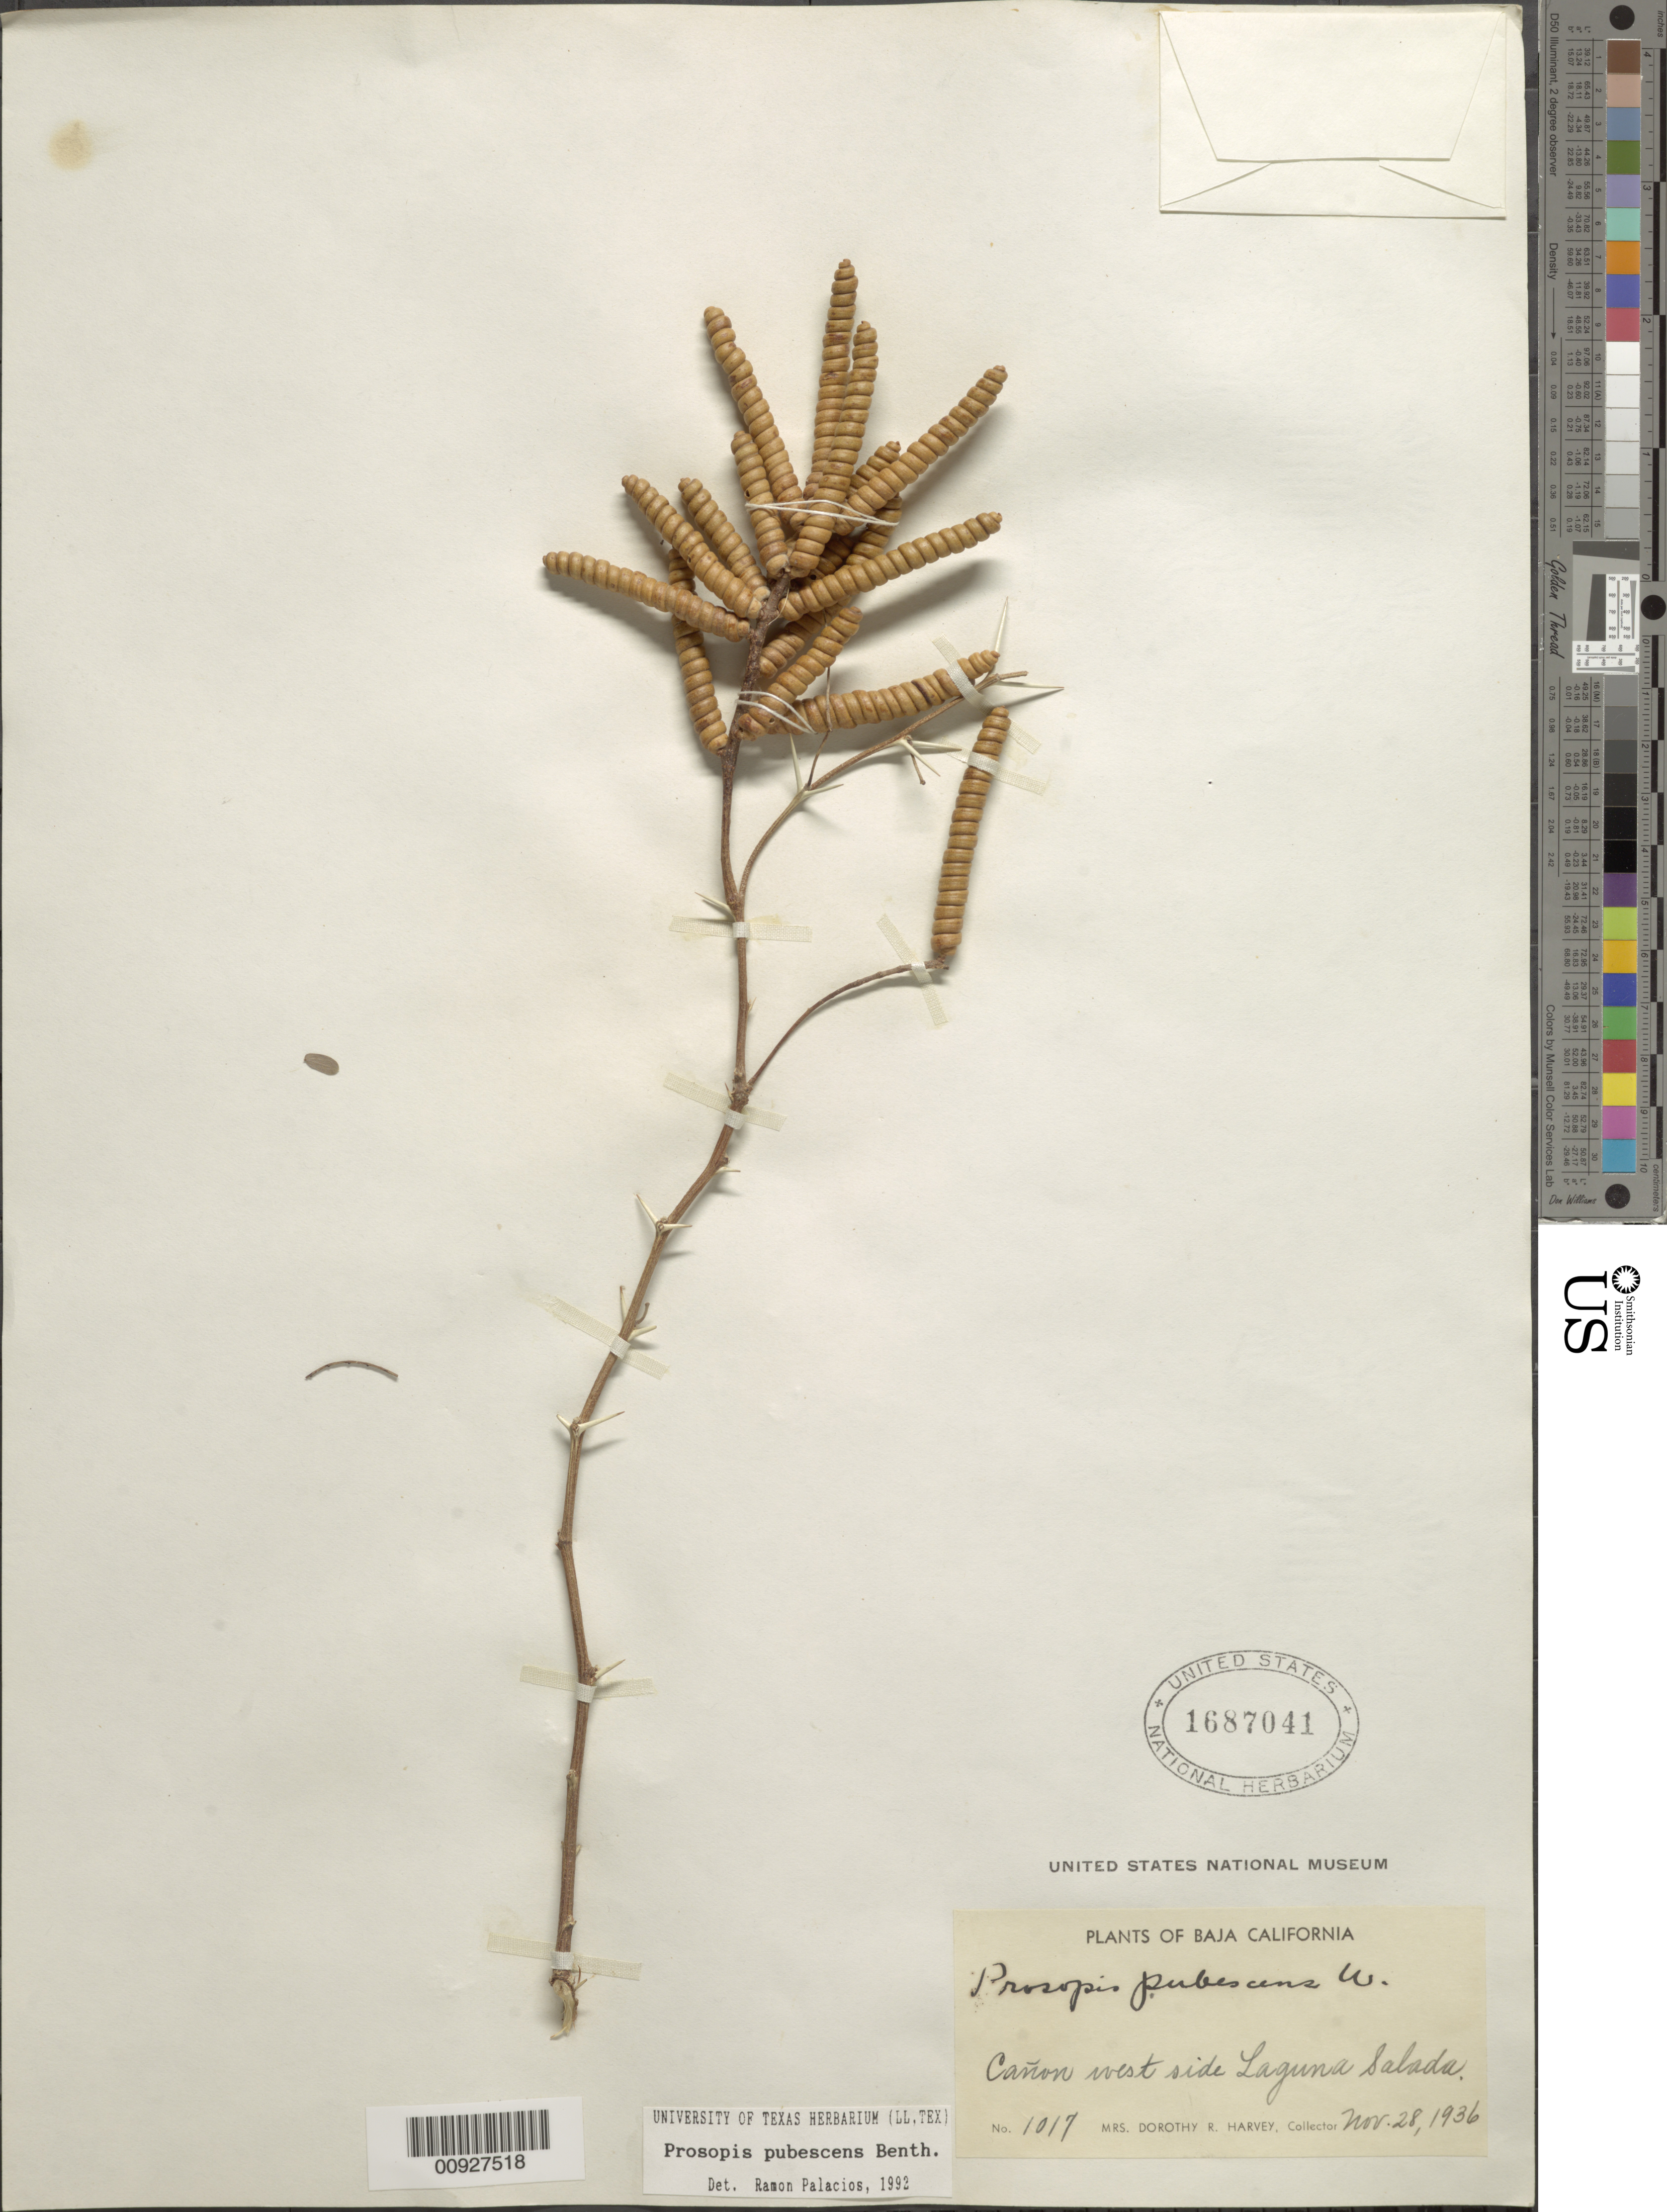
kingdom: Plantae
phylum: Tracheophyta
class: Magnoliopsida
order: Fabales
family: Fabaceae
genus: Strombocarpa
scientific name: Strombocarpa pubescens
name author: (Benth.) A. Gray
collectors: Harvey, Mrs. D. R.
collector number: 1017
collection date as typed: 28 Nov 1936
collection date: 1936-11-28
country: Mexico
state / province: Baja California Norte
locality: Cañon west side Laguna Salada.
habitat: Cañon.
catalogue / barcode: US 1687041